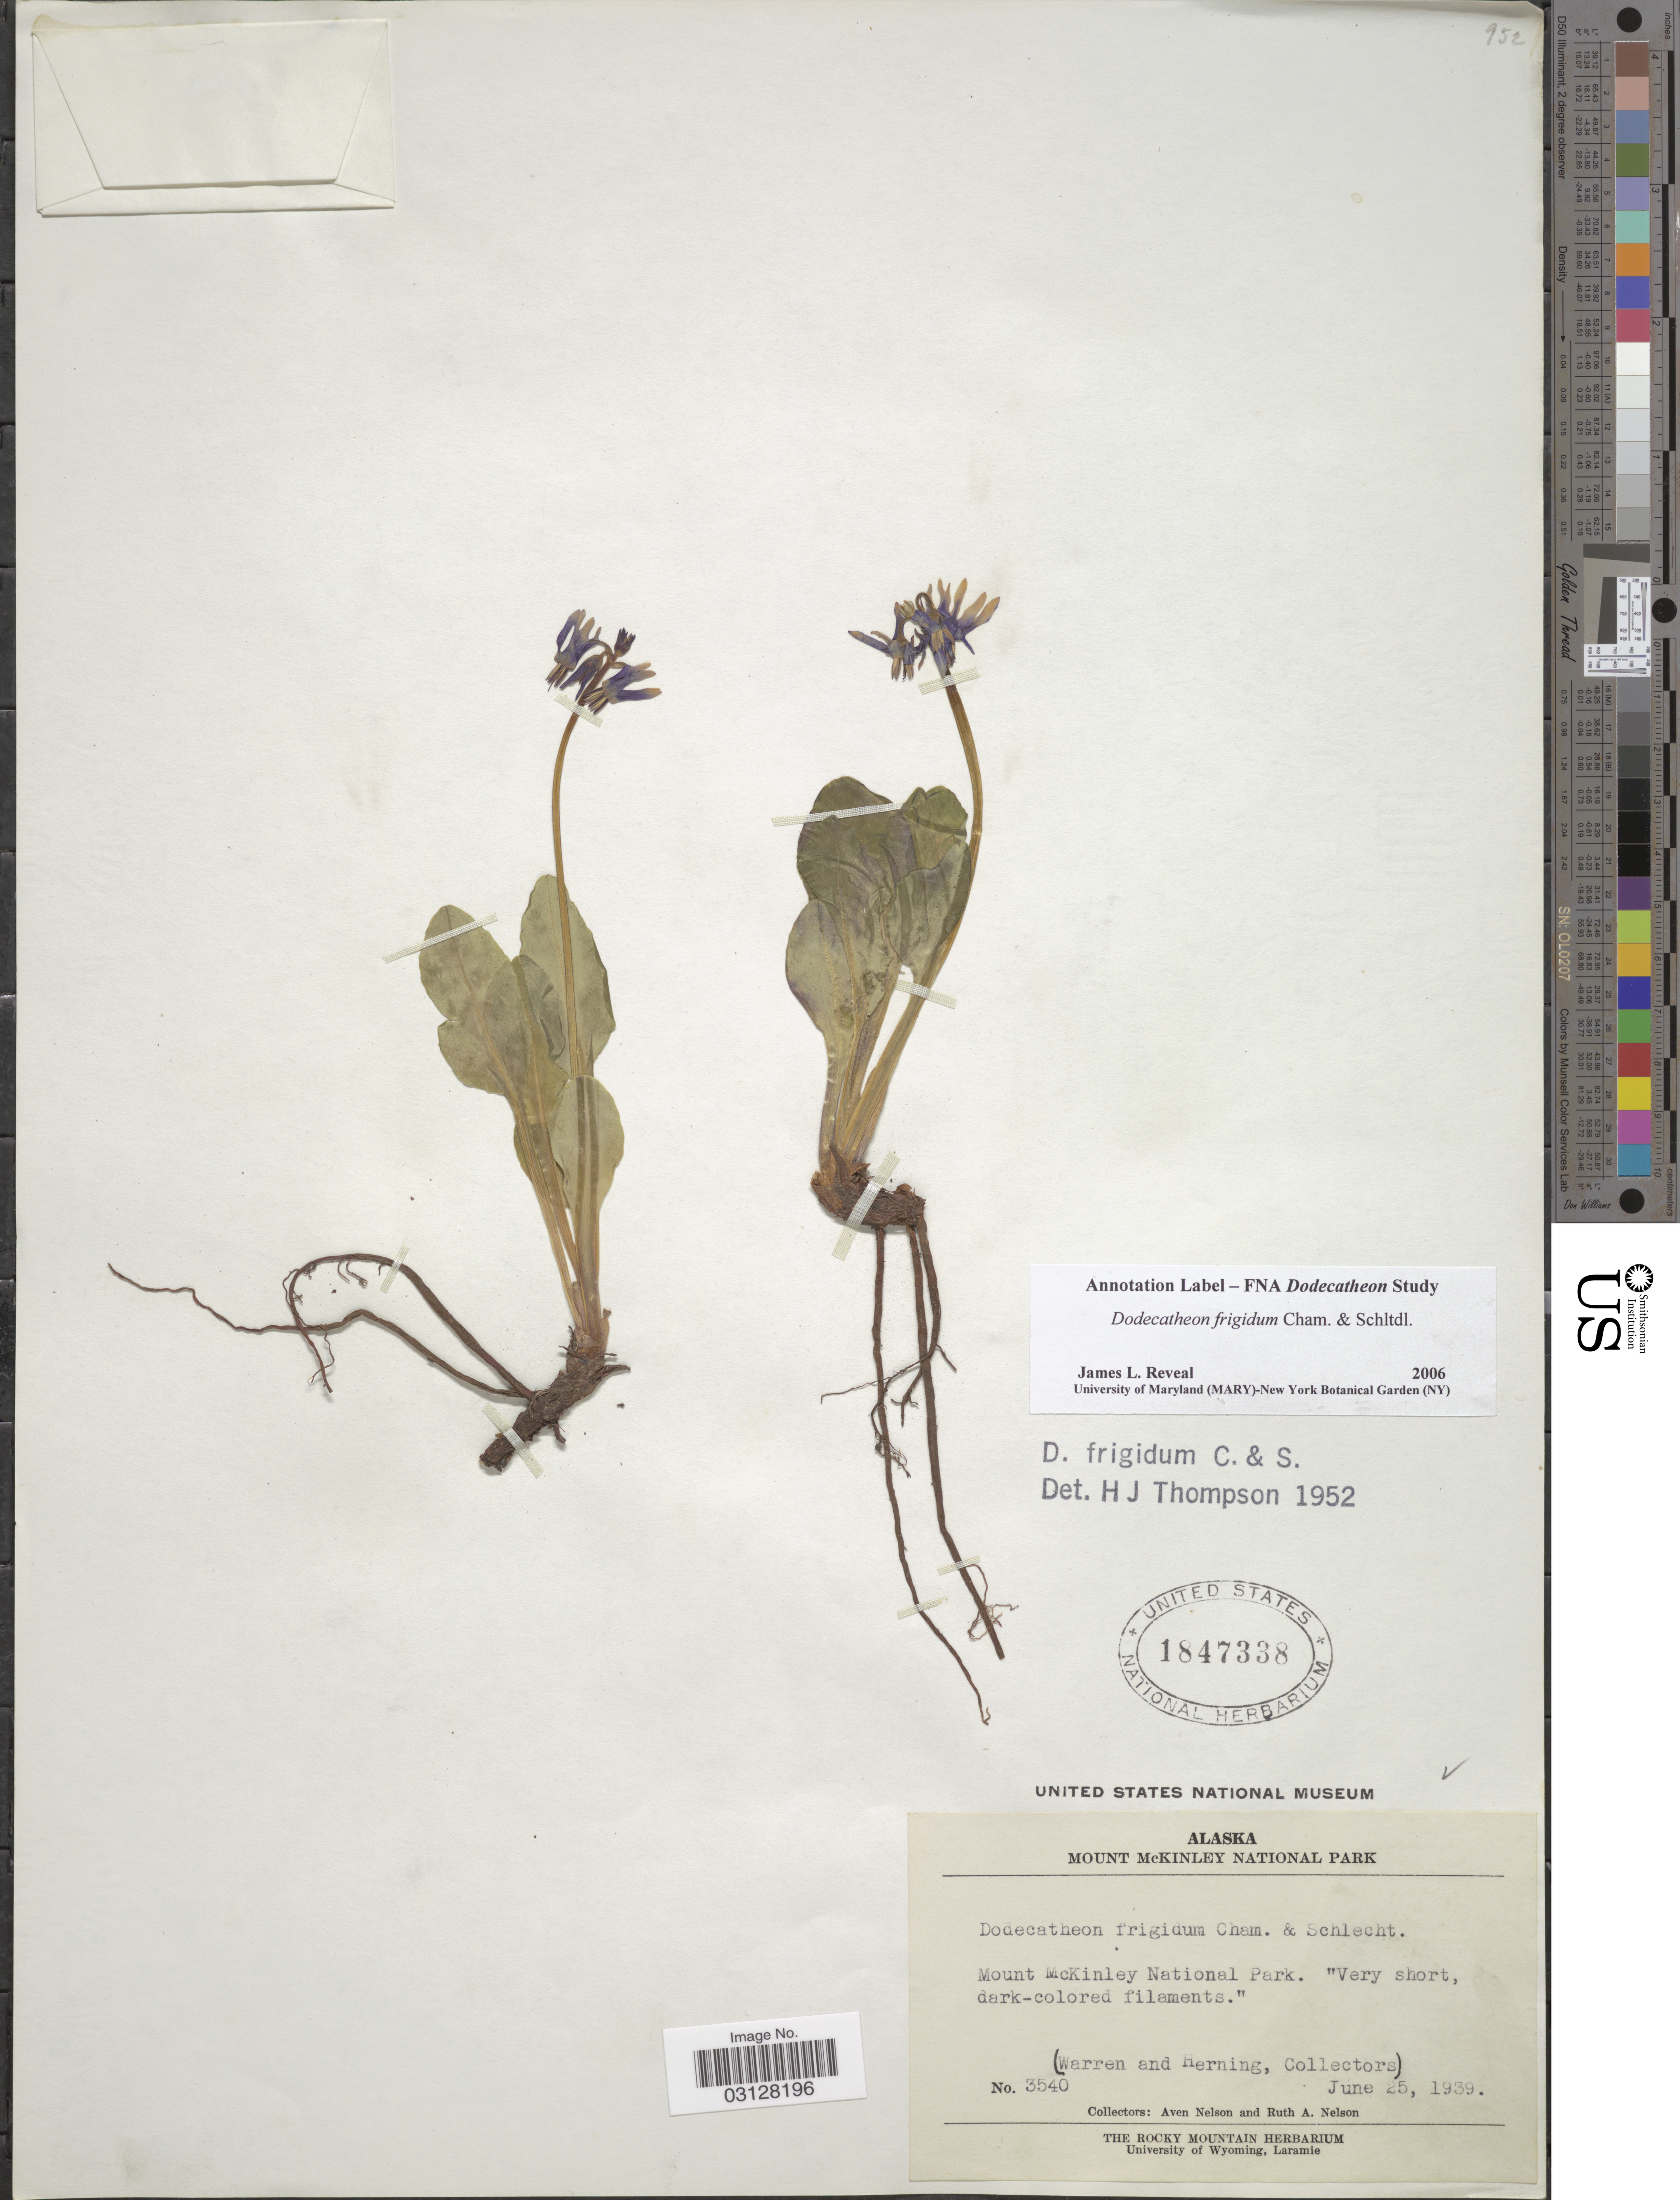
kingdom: Plantae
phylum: Tracheophyta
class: Magnoliopsida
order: Ericales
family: Primulaceae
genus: Dodecatheon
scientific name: Dodecatheon frigidum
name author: Cham. & Schltdl.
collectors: A. Nelson & R. A. Nelson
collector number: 3540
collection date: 1939-06-25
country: United States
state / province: Alaska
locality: Mount McKinley National Park.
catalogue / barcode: US 1847338